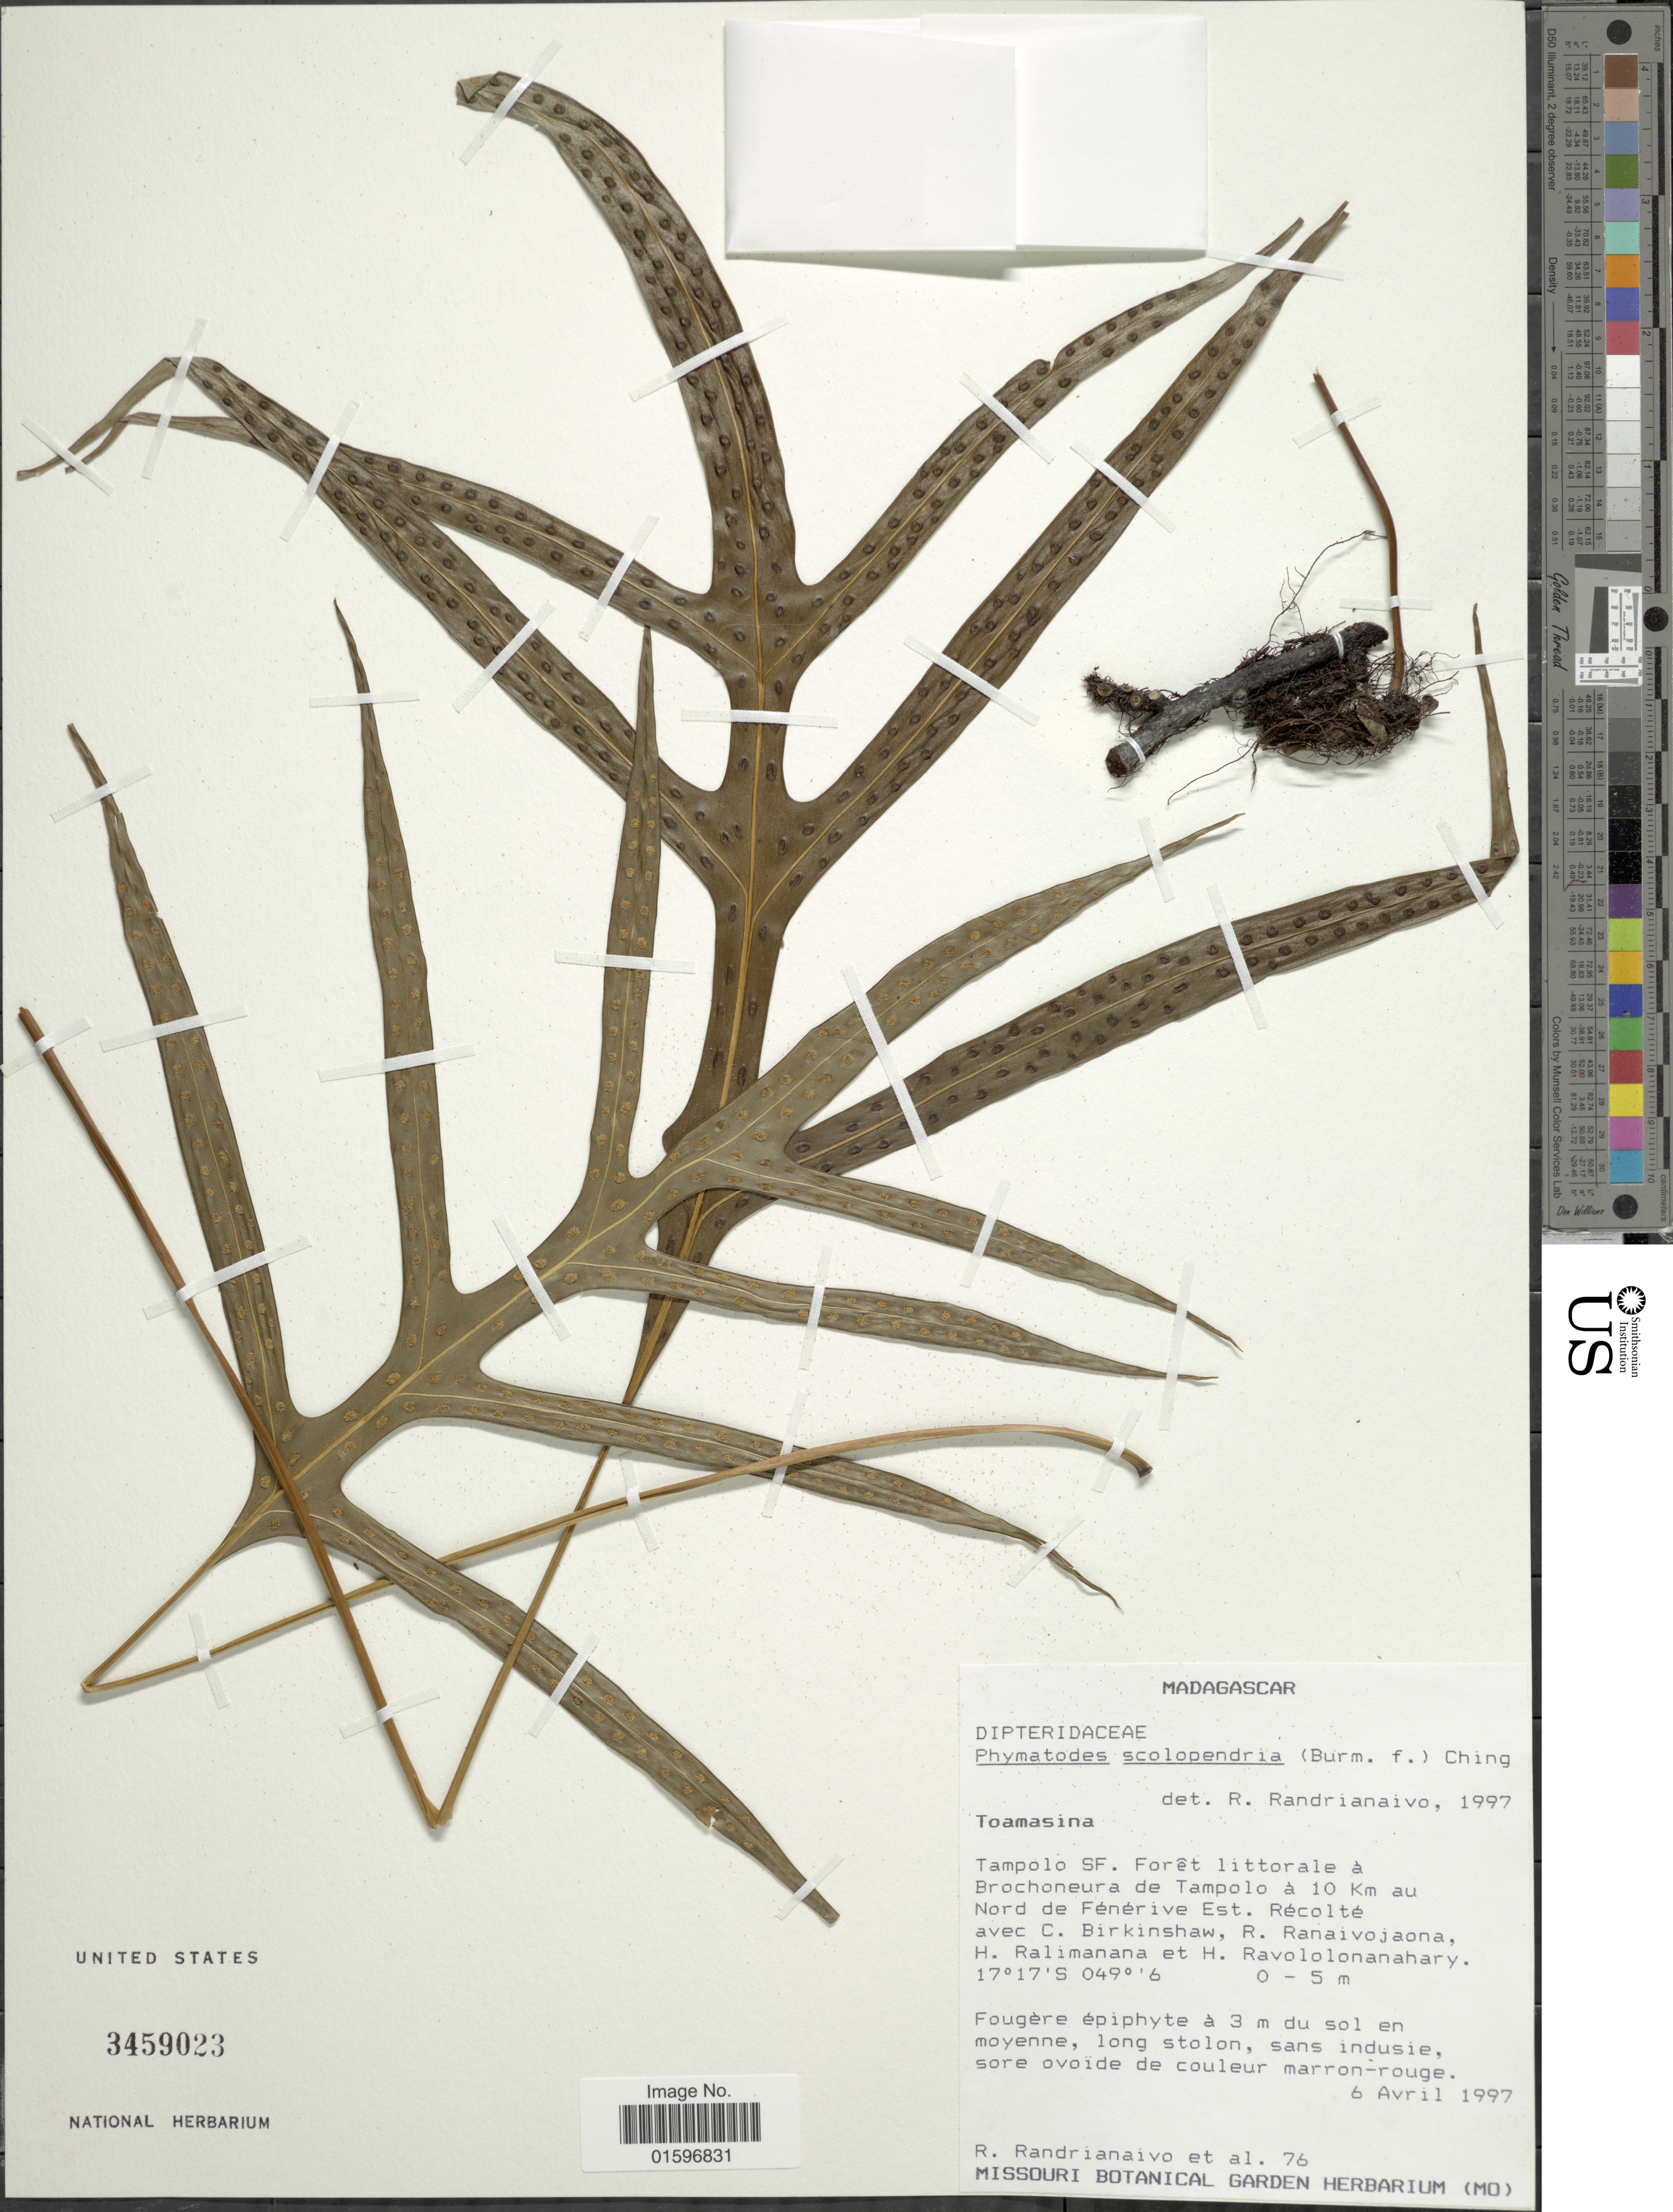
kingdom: Plantae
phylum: Tracheophyta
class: Polypodiopsida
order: Polypodiales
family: Polypodiaceae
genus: Polypodium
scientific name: Polypodium scolopendria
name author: Burm. f.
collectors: R. Randrianaivo & et al.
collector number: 76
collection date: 1997-04-06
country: Madagascar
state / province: Analanjirofo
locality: Madagascar, Toamasina, Tampolo SF. Foret littorale a Brochoneura de Tampolo a 10 Km au Nord de Fenerive Est.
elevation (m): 0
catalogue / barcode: US 3459023